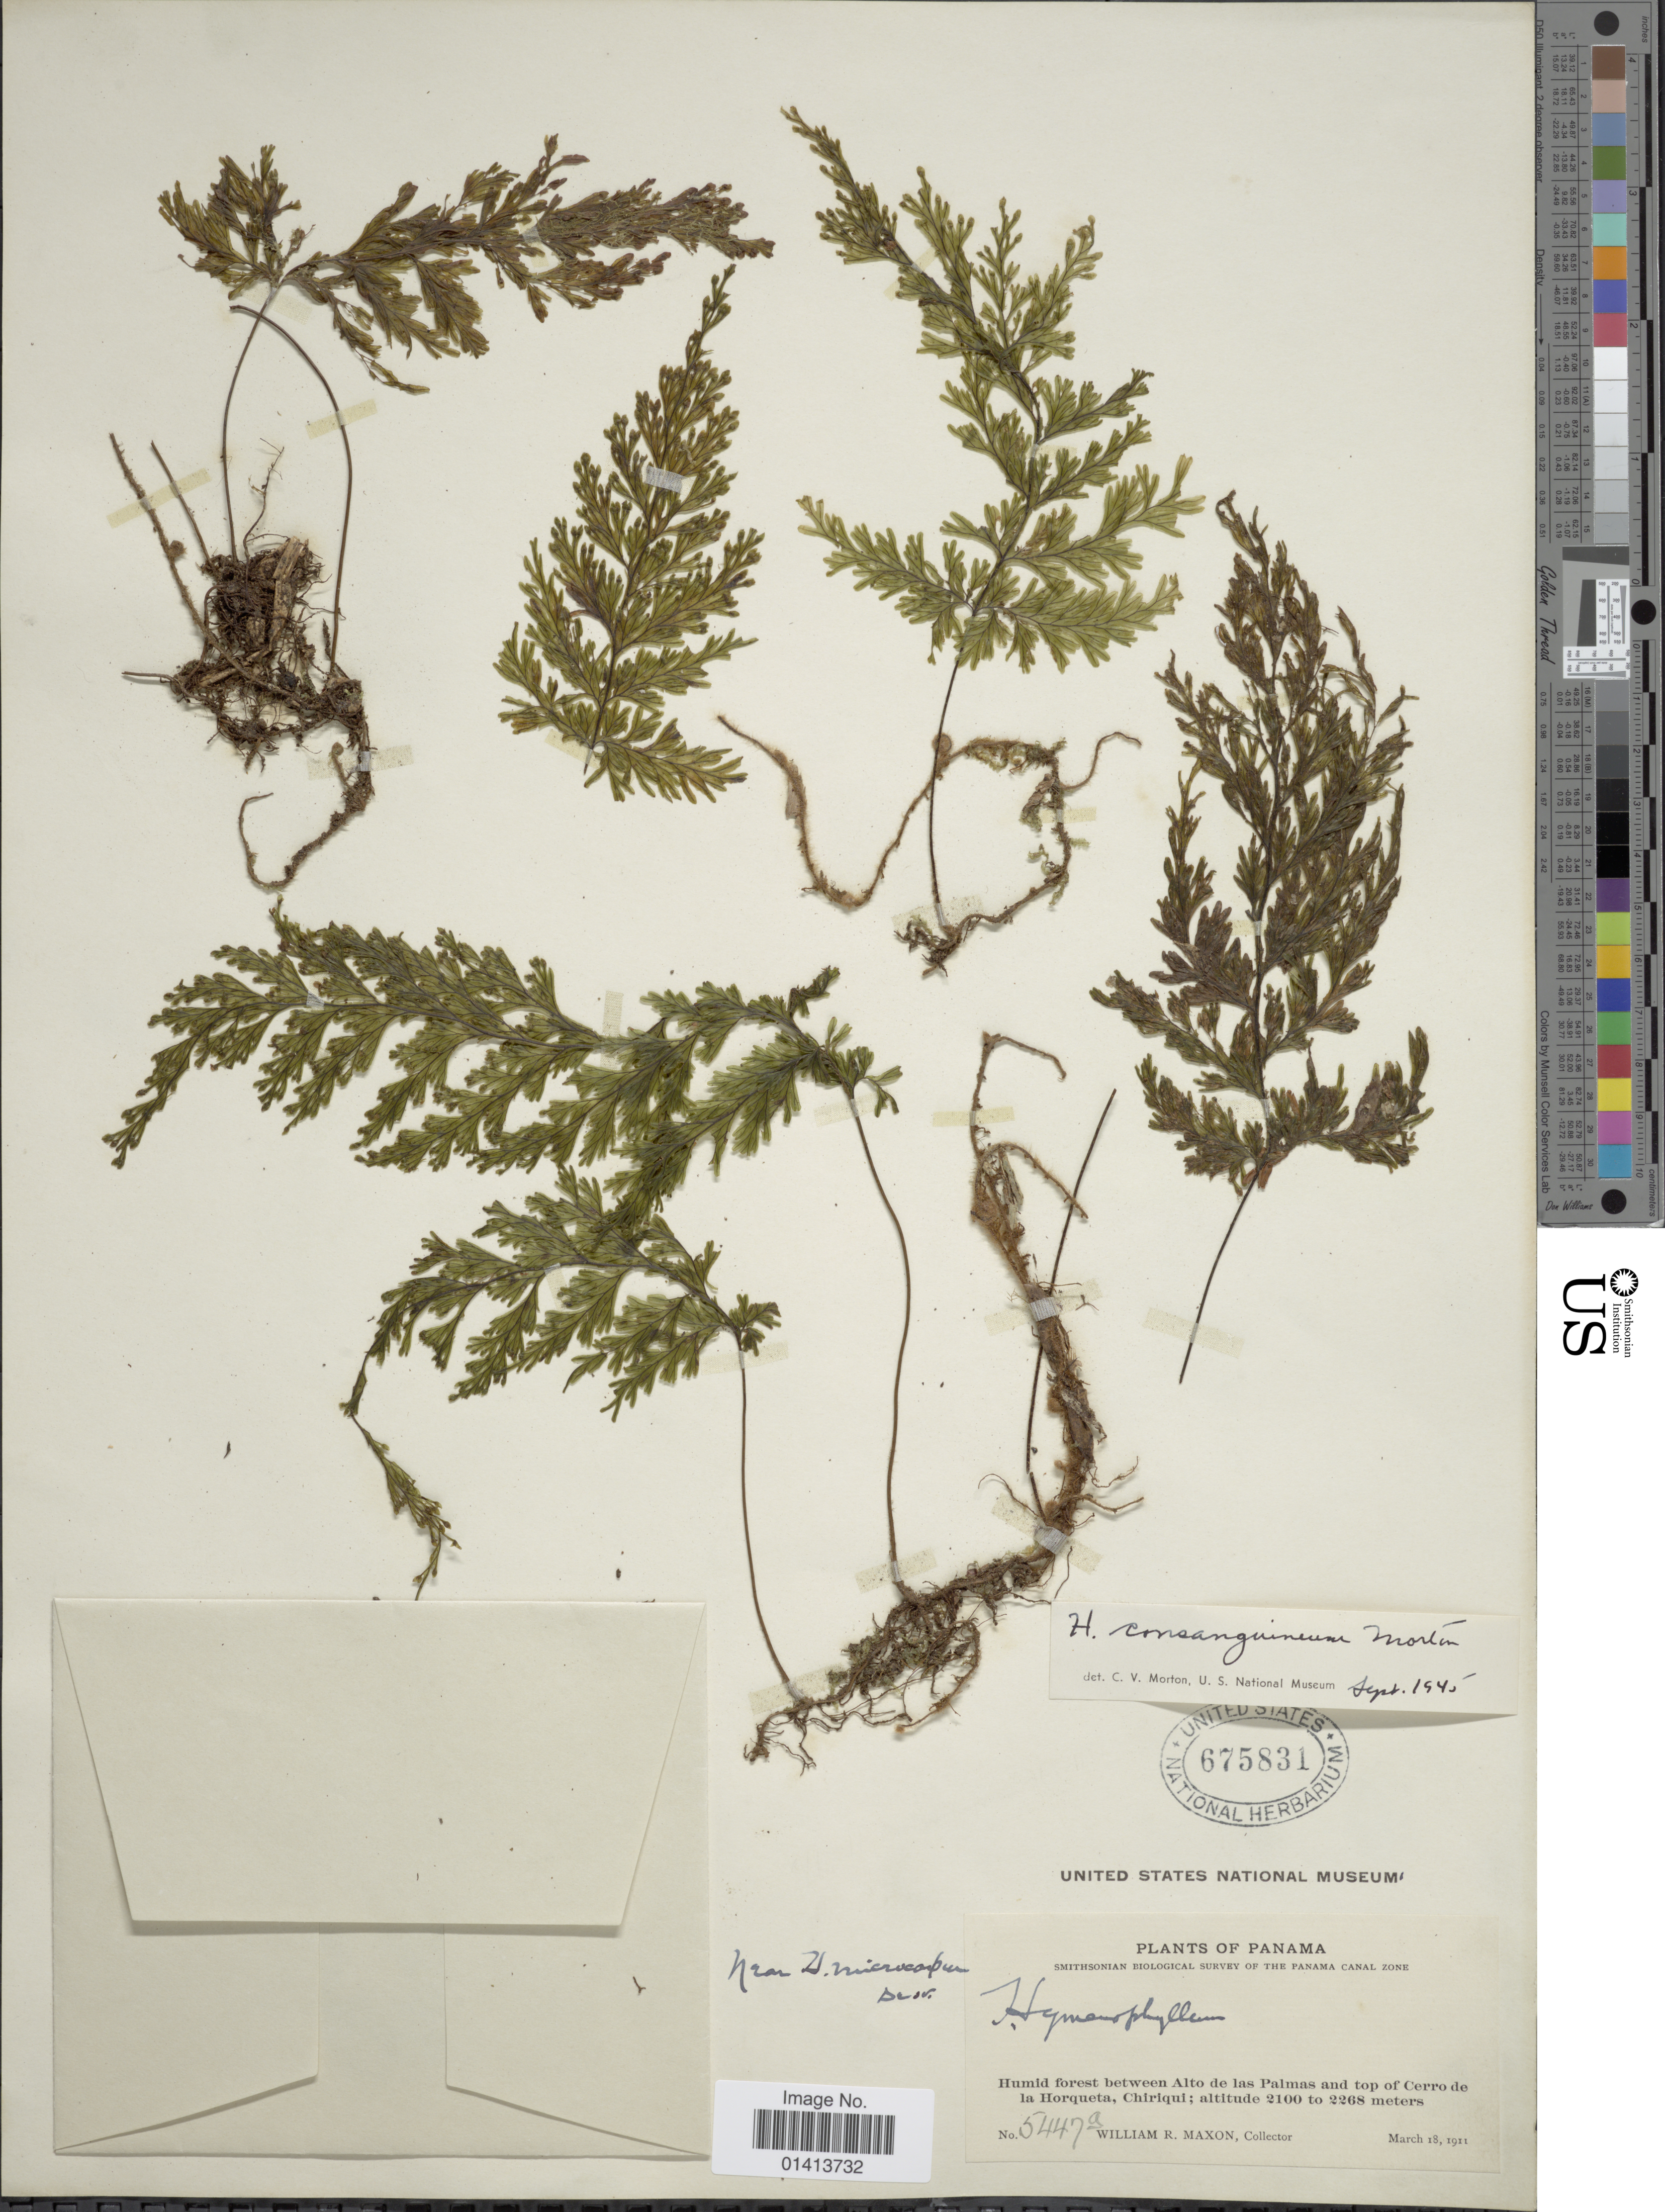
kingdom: Plantae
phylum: Tracheophyta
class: Polypodiopsida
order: Hymenophyllales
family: Hymenophyllaceae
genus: Hymenophyllum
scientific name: Hymenophyllum consanguineum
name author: C.V. Morton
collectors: W. R. Maxon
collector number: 5447a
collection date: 1911-03-18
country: Panama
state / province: Chiriqui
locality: Humid forest between Alto de las Palmas and top of Cerro de la Horqueta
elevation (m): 2100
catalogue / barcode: US 675831